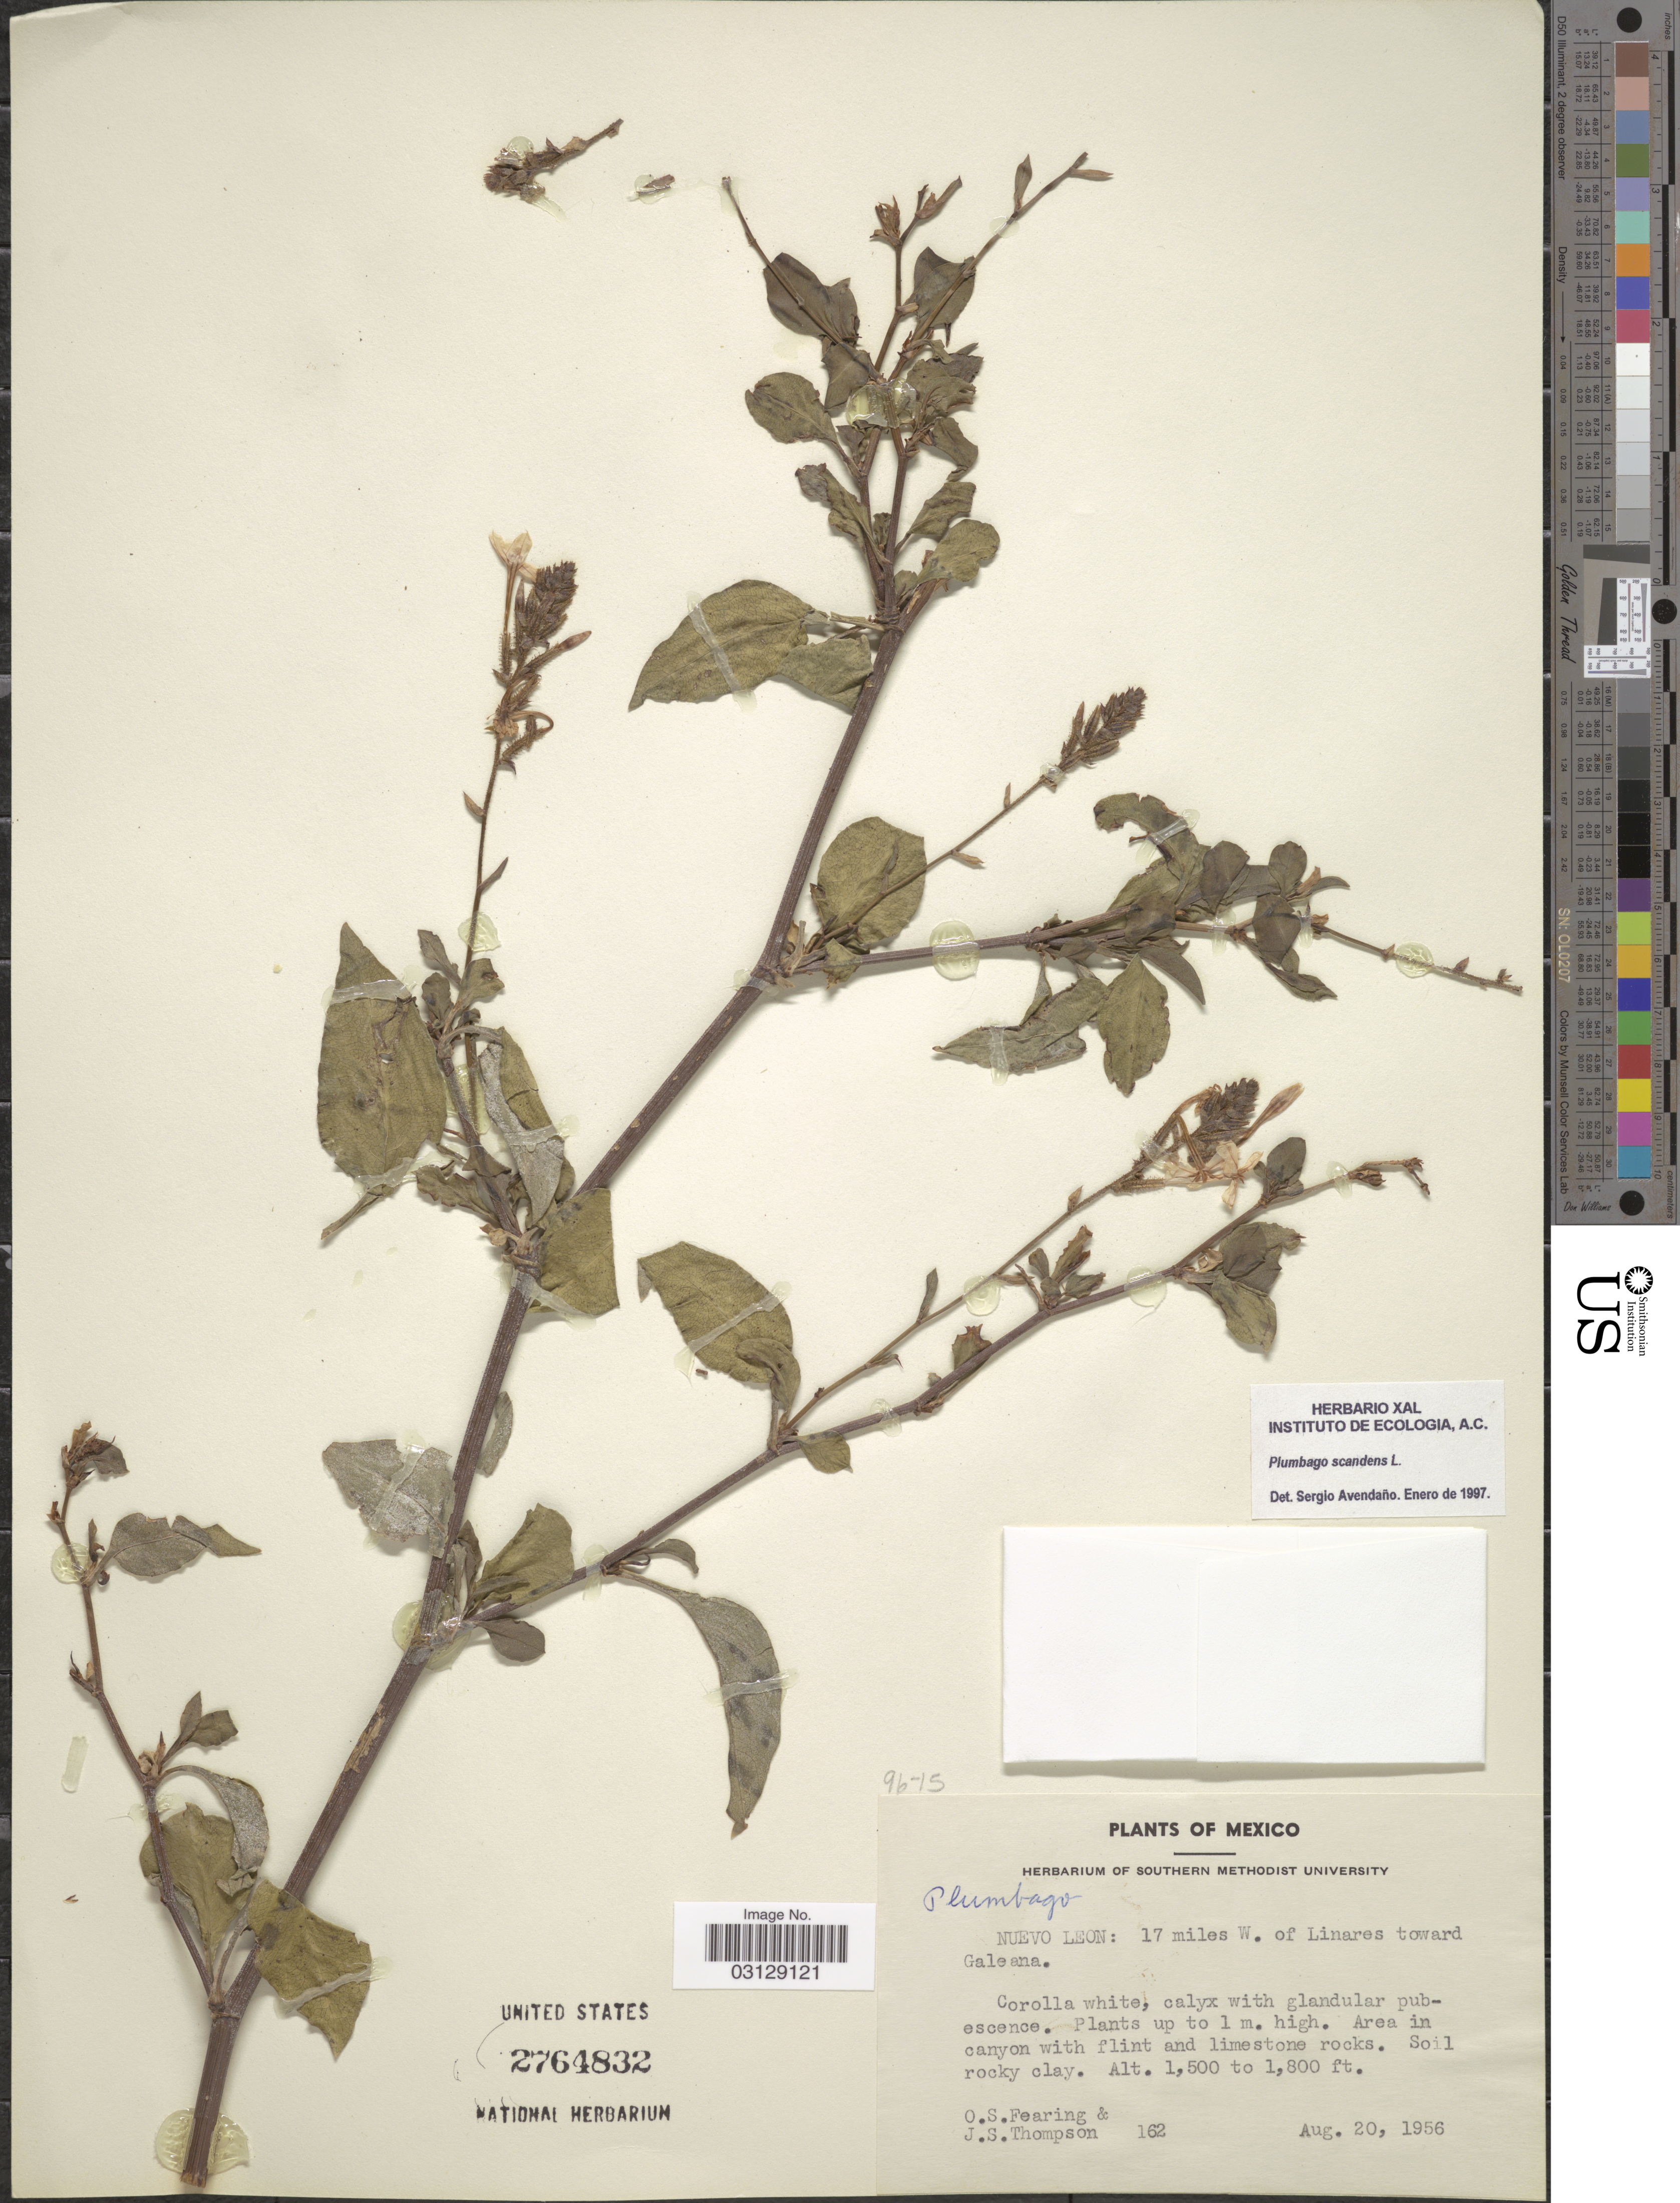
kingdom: Plantae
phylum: Tracheophyta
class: Magnoliopsida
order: Caryophyllales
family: Plumbaginaceae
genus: Plumbago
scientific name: Plumbago scandens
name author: L.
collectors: O. S. Fearing & J. S. Thompson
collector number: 162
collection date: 1956-08-20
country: Mexico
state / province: Nuevo León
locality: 17 miles W. of Linares toward Galeana.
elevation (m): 457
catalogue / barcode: US 2764832